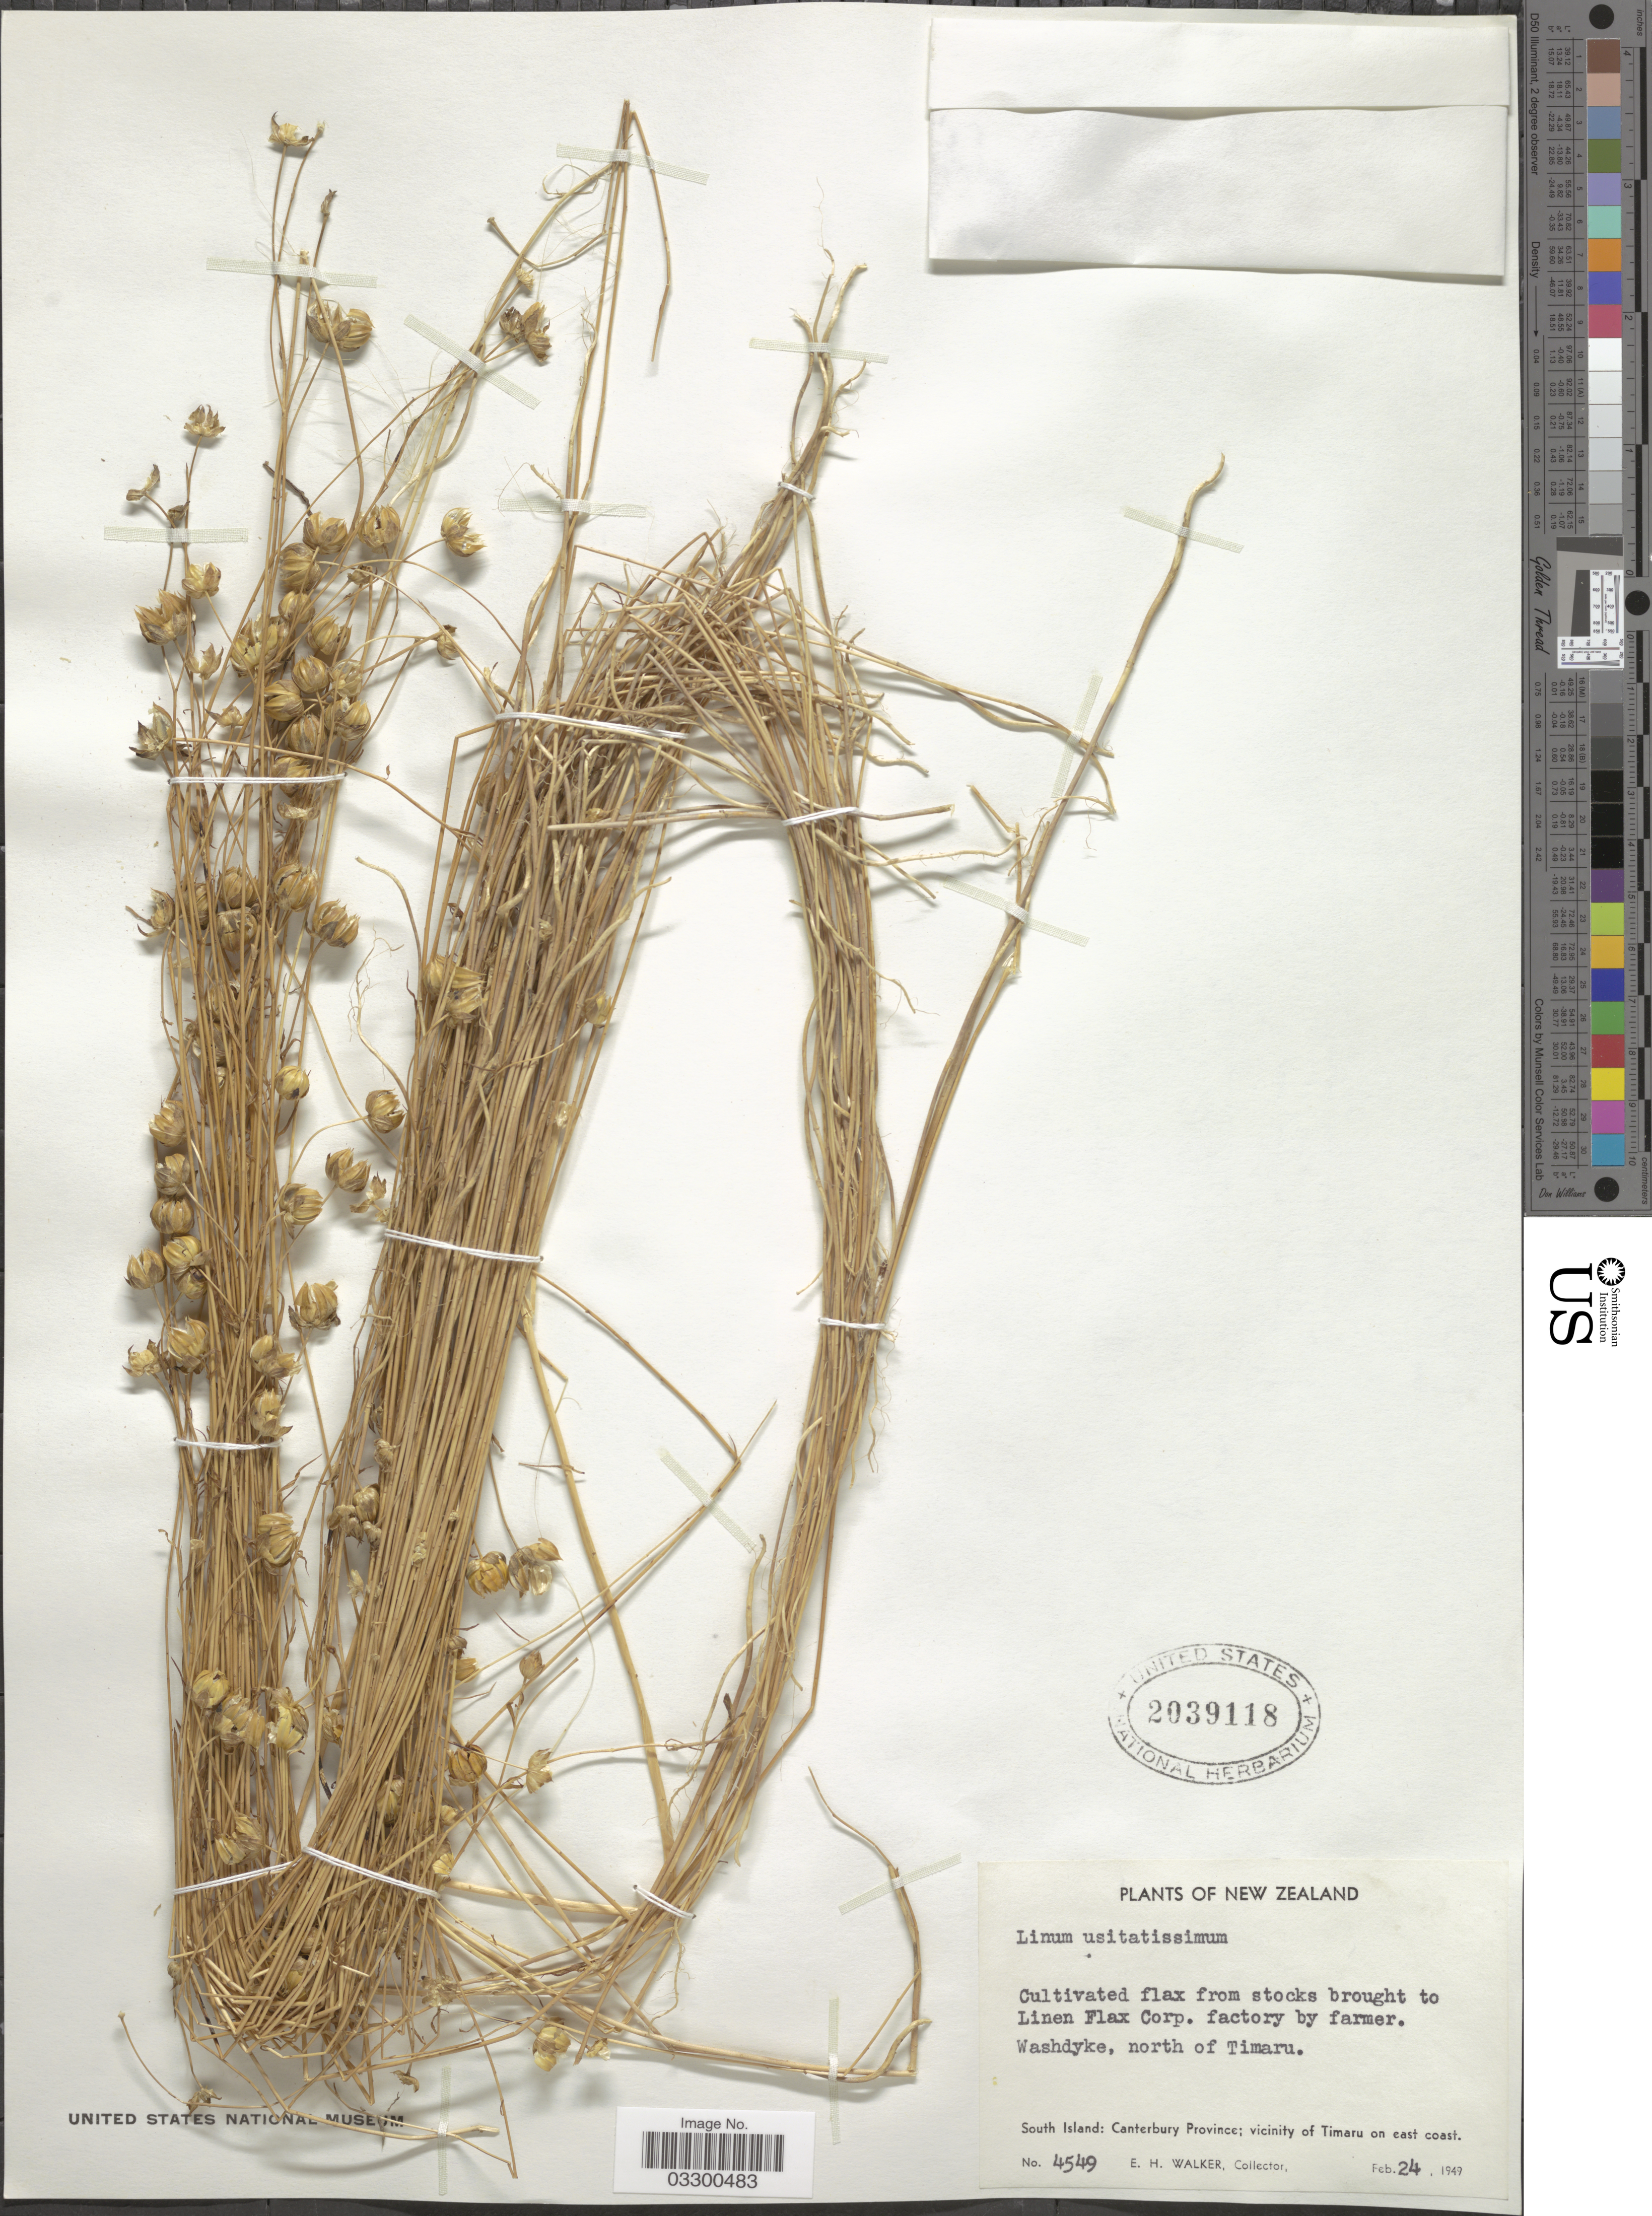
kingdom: Plantae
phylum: Tracheophyta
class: Magnoliopsida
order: Malpighiales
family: Linaceae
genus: Linum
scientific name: Linum usitatissimum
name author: L.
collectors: E. H. Walker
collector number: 4549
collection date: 1949-02-24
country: New Zealand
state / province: Canterbury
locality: Washdyke, north of Timaru. South Island: vicinity of Timaru on east coast.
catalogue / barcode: US 2039118